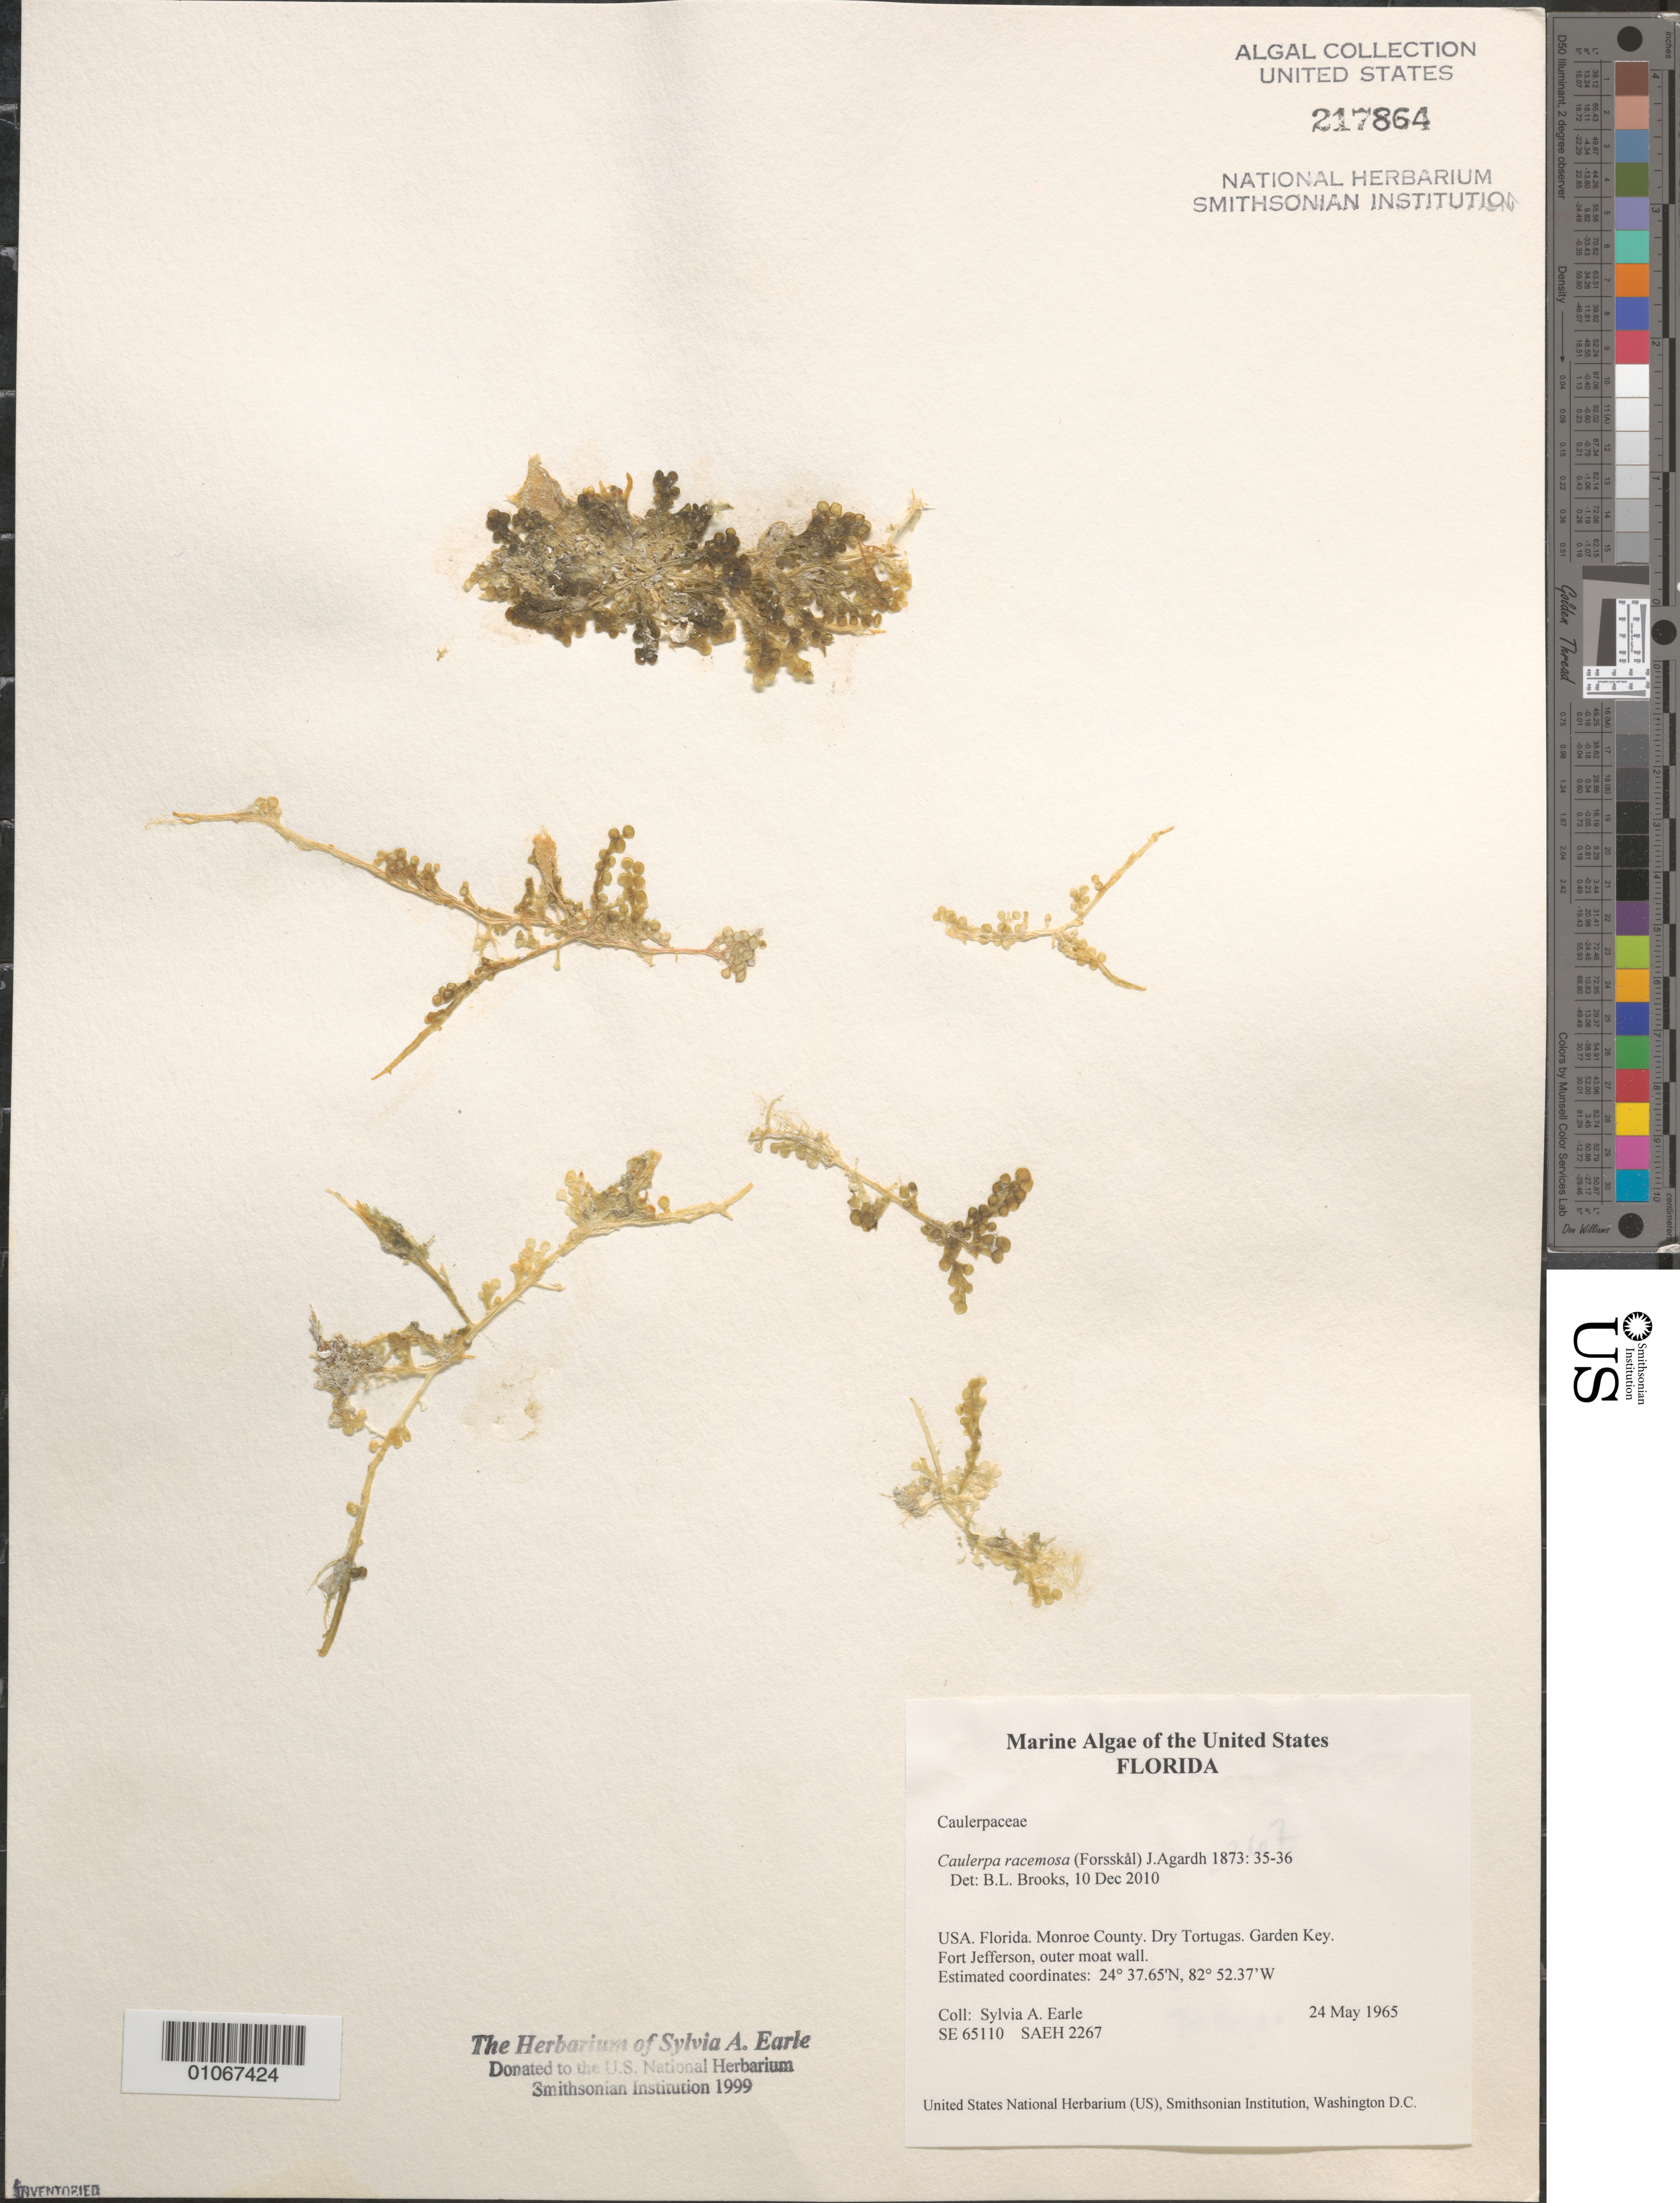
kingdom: Plantae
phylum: Chlorophyta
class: Ulvophyceae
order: Bryopsidales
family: Caulerpaceae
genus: Caulerpa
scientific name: Caulerpa racemosa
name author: (Forssk.) J. Agardh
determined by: Brooks, B. L., (BOT), Smithsonian Institution - National Museum of Natural History (UNITED STATES)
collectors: S. A. Earle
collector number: SE 65110 & SAEH 2267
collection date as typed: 24 May 1965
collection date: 1965-05-24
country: United States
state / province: Florida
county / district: Monroe County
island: Garden Key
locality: Fort Jefferson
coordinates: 24 37.65'N, 82 52.37'W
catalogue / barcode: US 217864